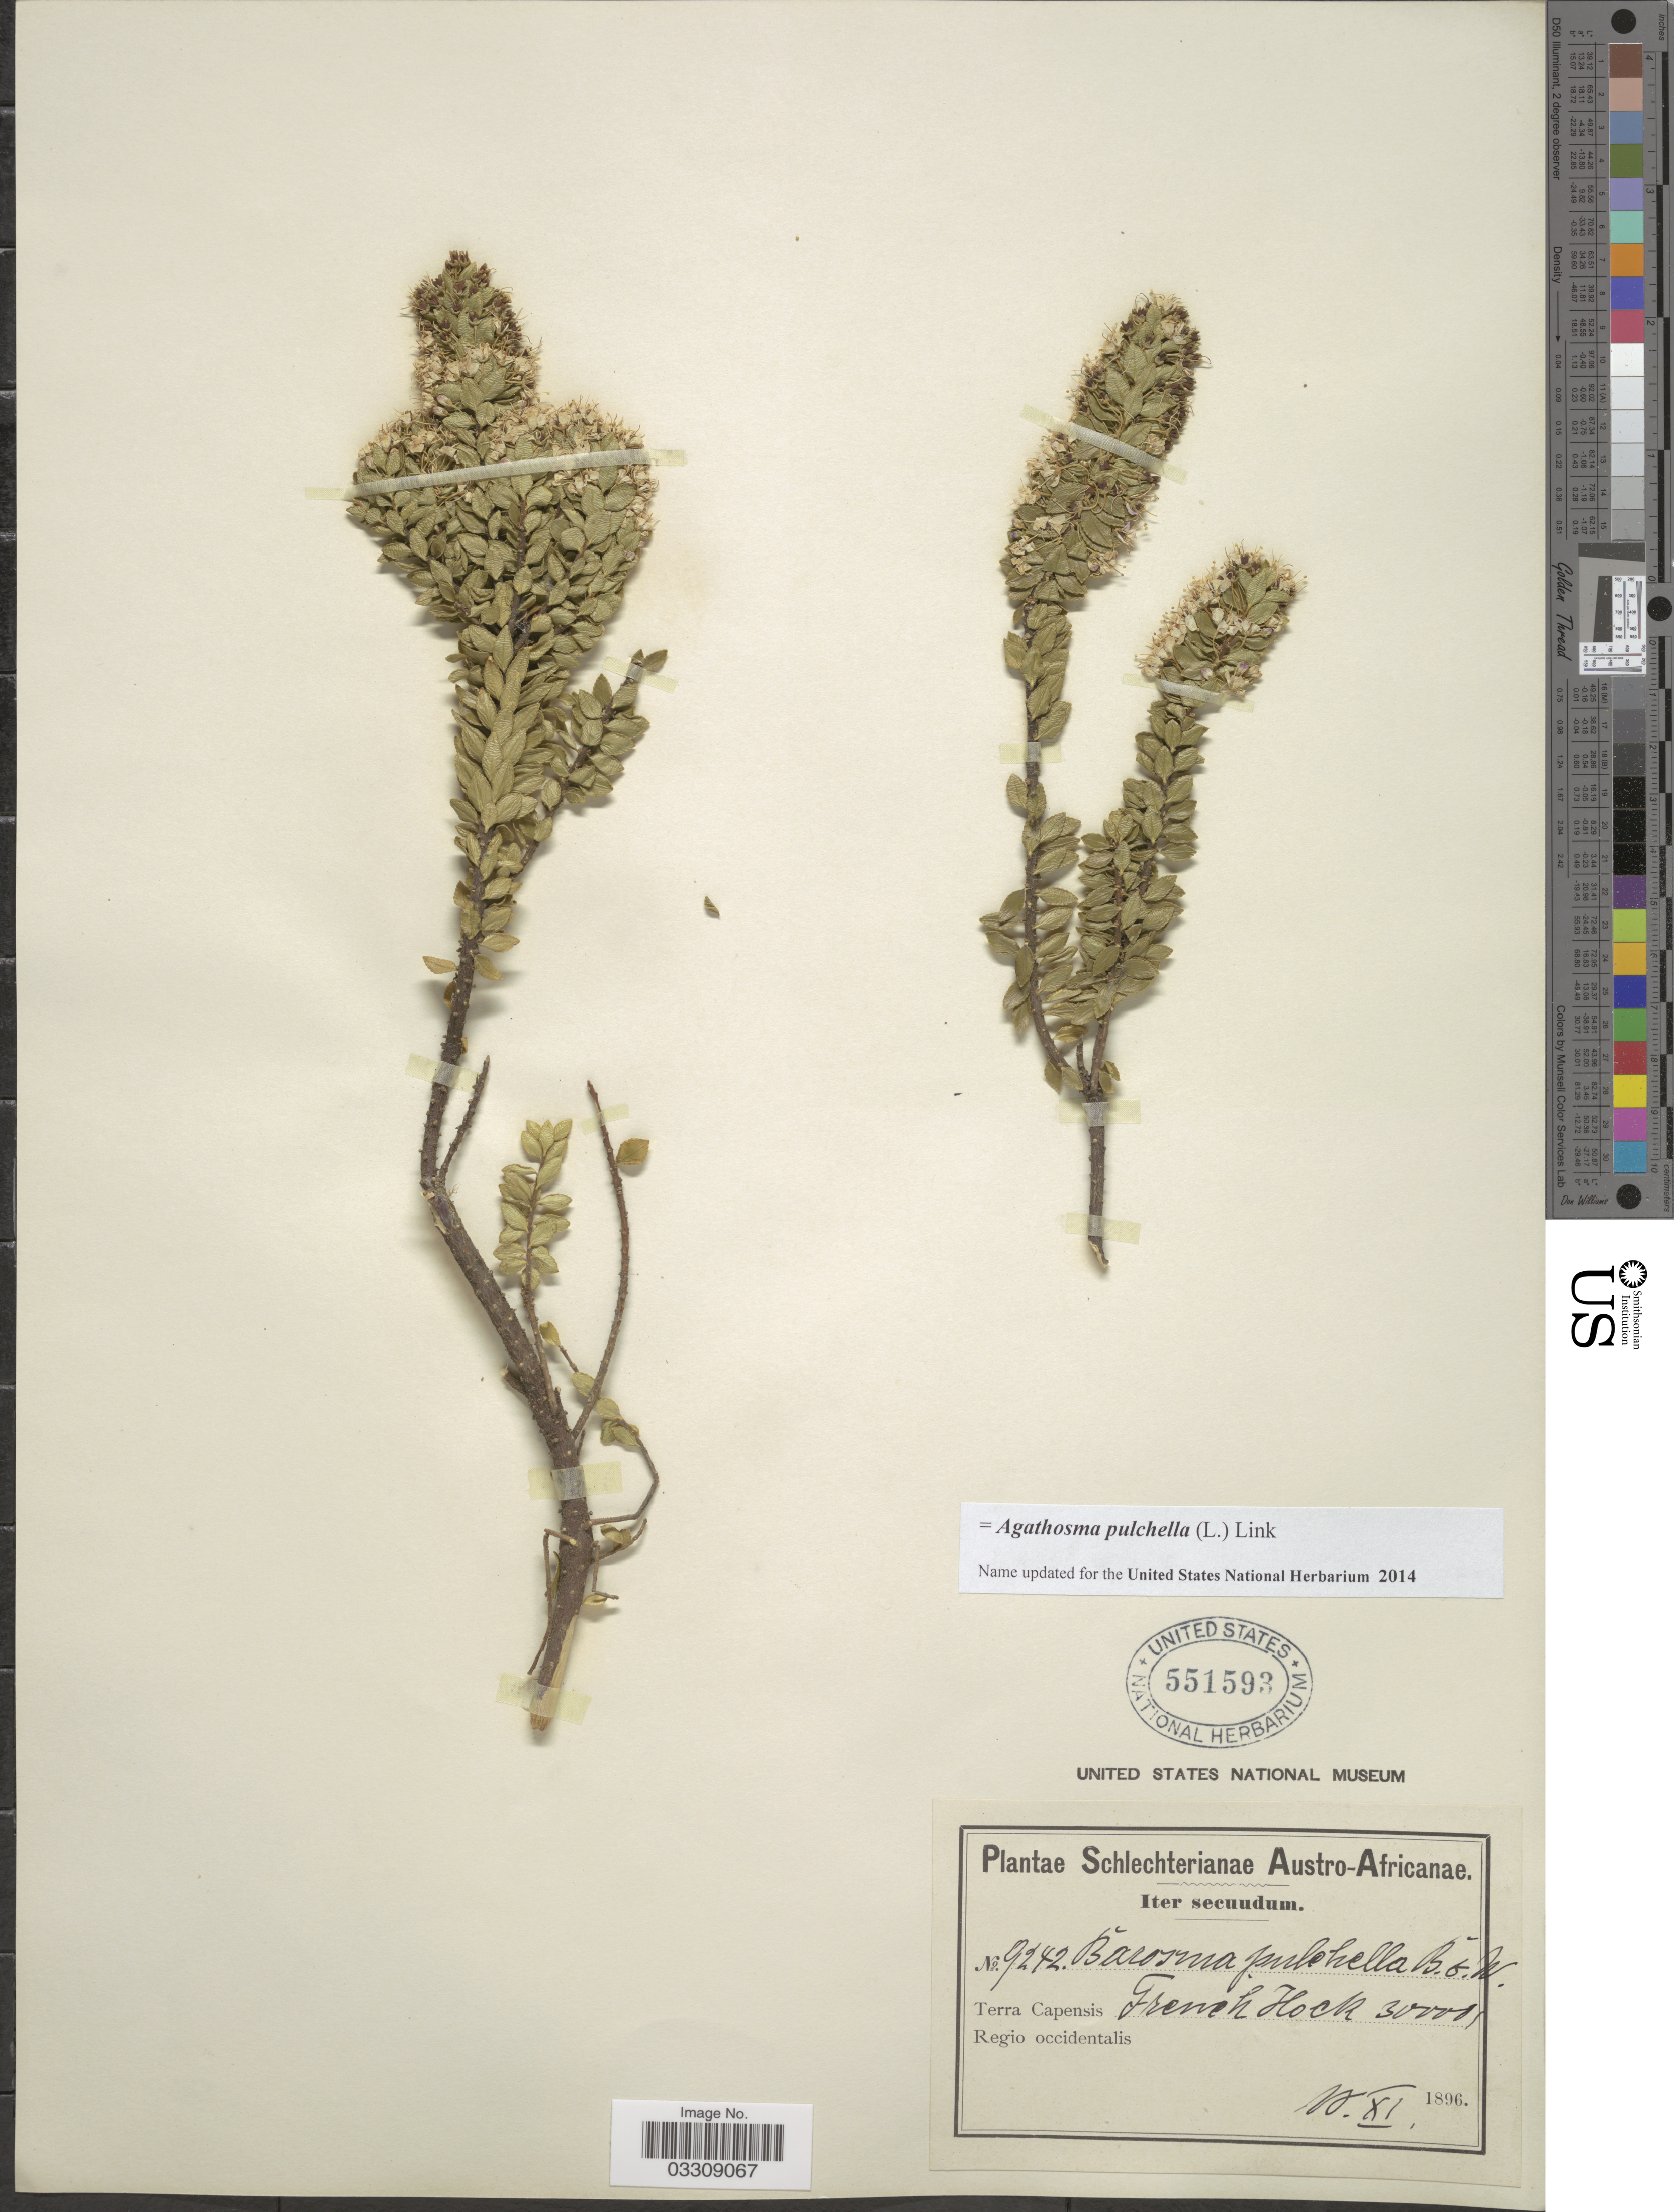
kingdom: Plantae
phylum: Tracheophyta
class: Magnoliopsida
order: Sapindales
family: Rutaceae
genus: Agathosma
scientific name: Agathosma pulchella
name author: (L.) Link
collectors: Schlechter, --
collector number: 9242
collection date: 1896-11-18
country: South Africa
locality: Austro-Africanae. Terra Capensis French Hoek. Regio occidentalis.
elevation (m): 9144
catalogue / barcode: US 551593